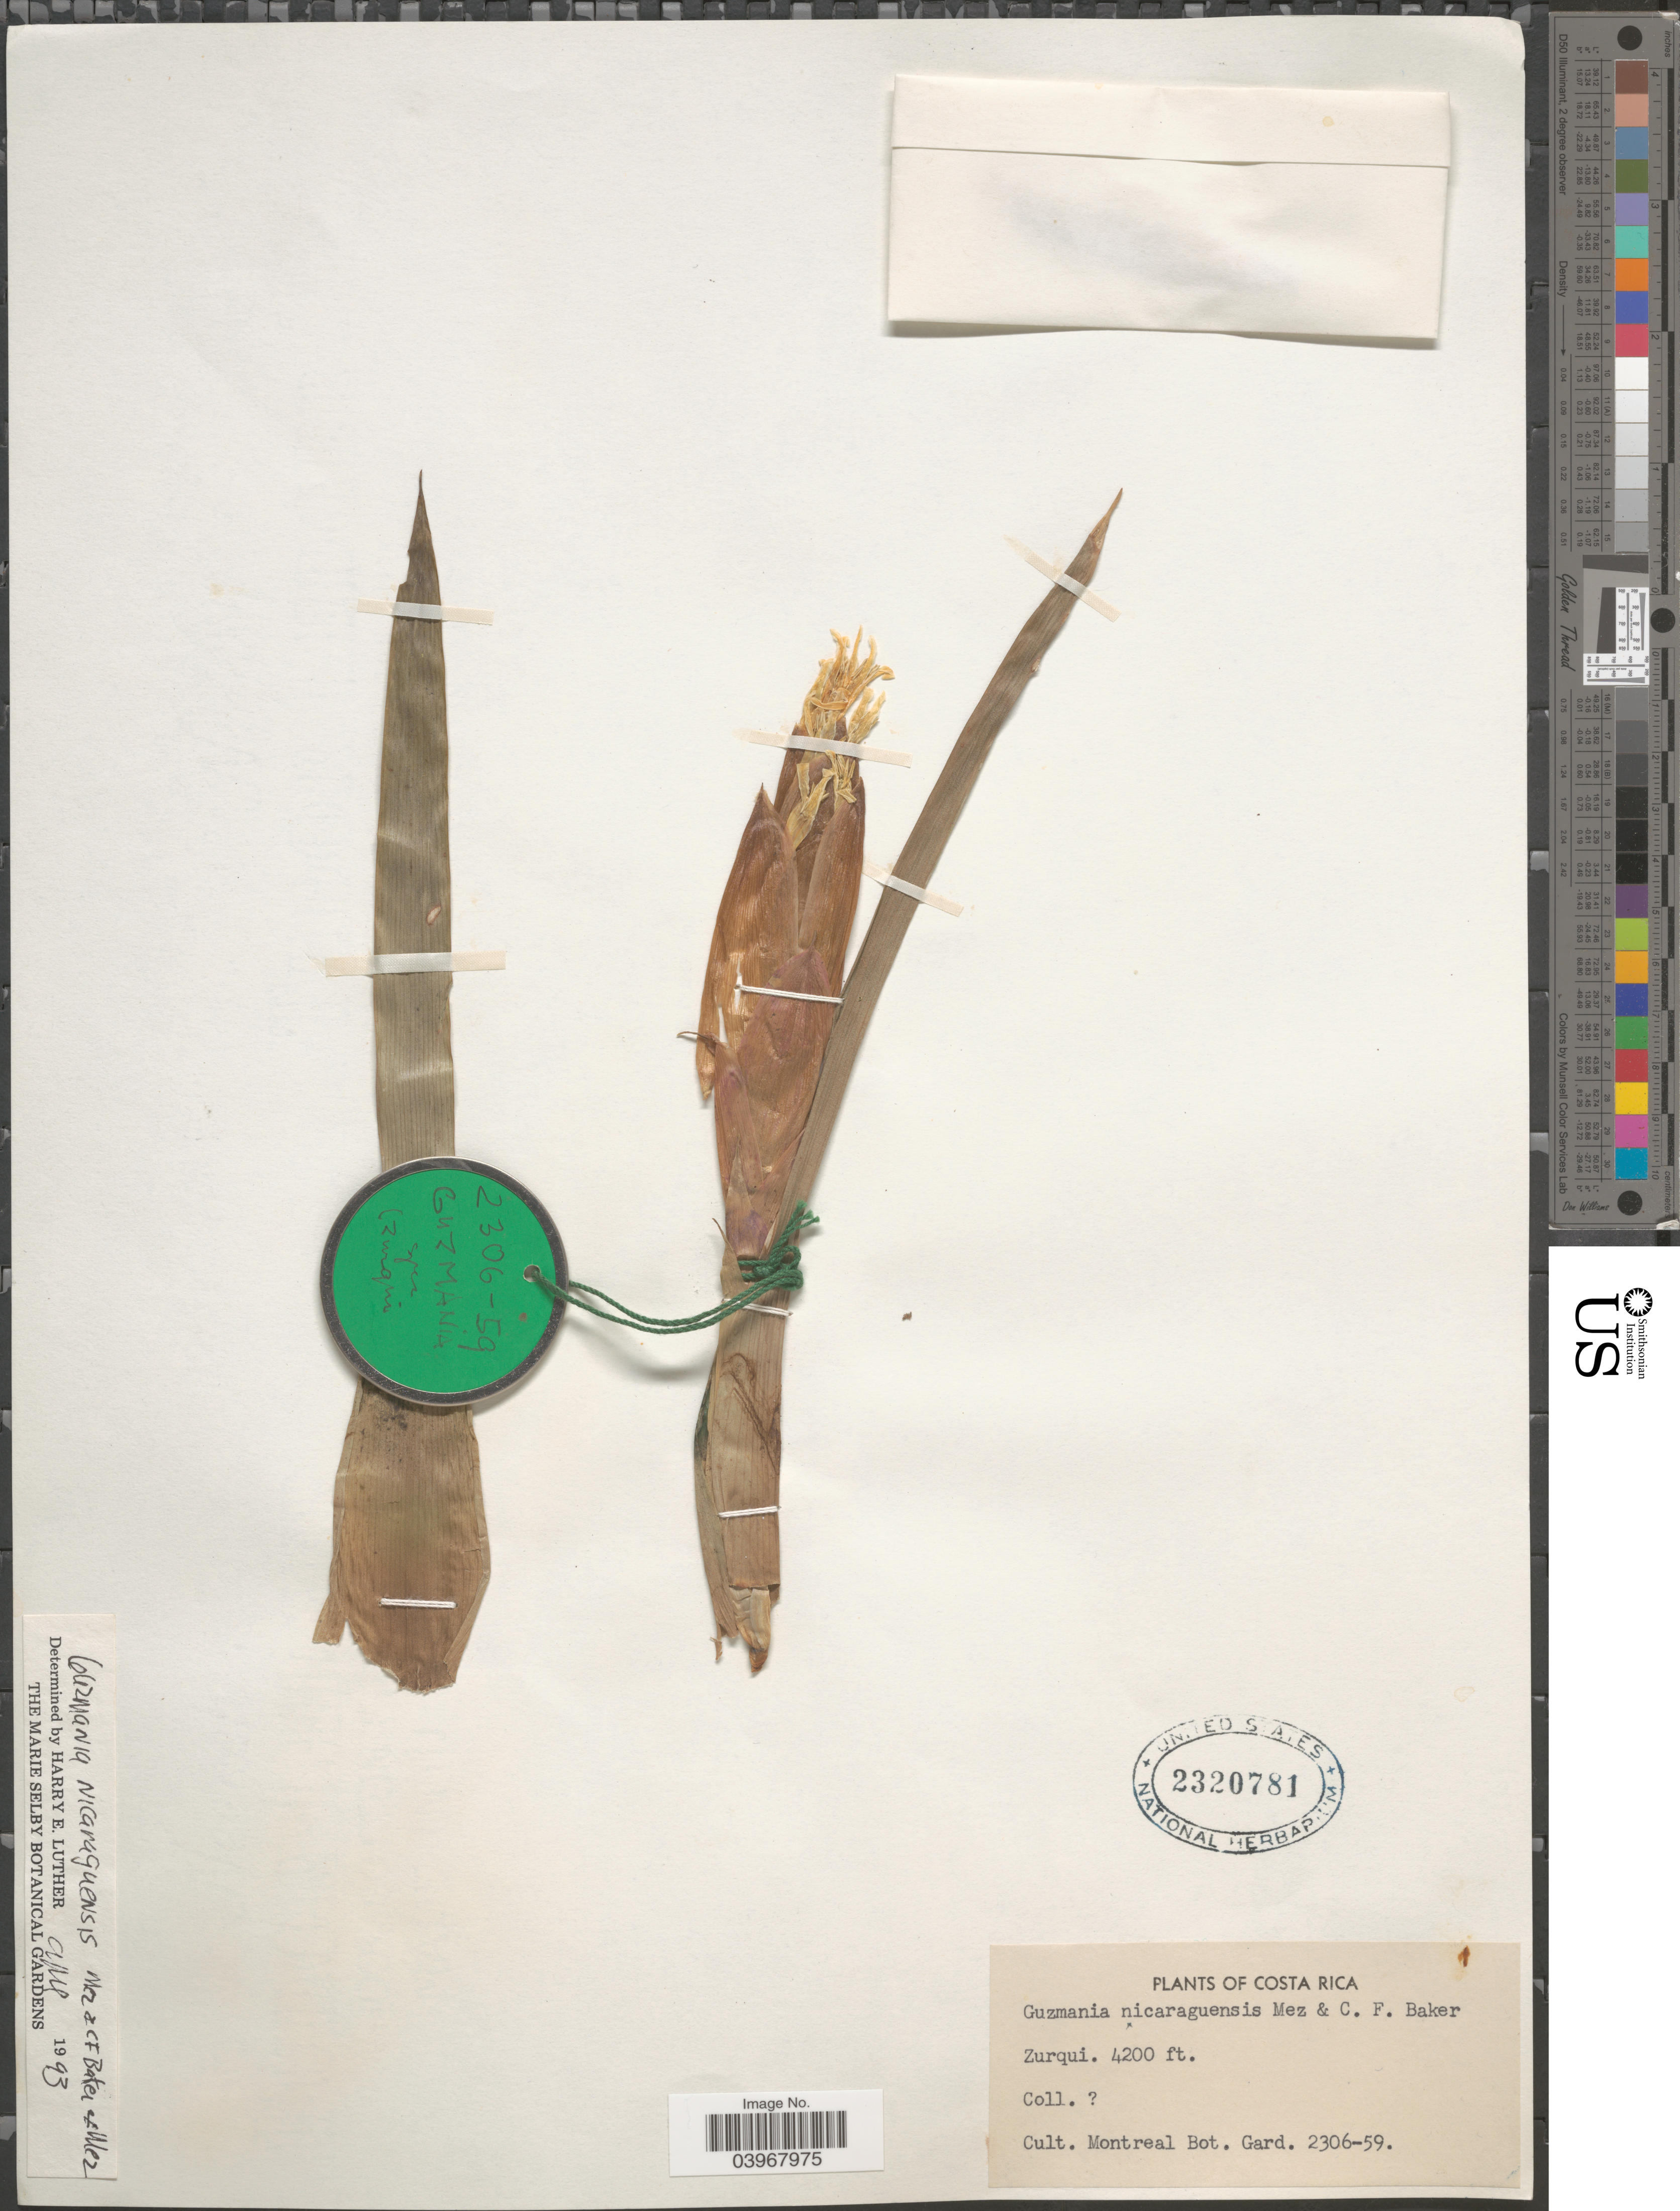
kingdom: Plantae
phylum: Tracheophyta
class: Liliopsida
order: Poales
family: Bromeliaceae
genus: Guzmania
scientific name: Guzmania nicaraguensis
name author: Mez & Mez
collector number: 2306-59?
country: Costa Rica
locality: Montreal Bot. Gard.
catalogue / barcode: US 2320781